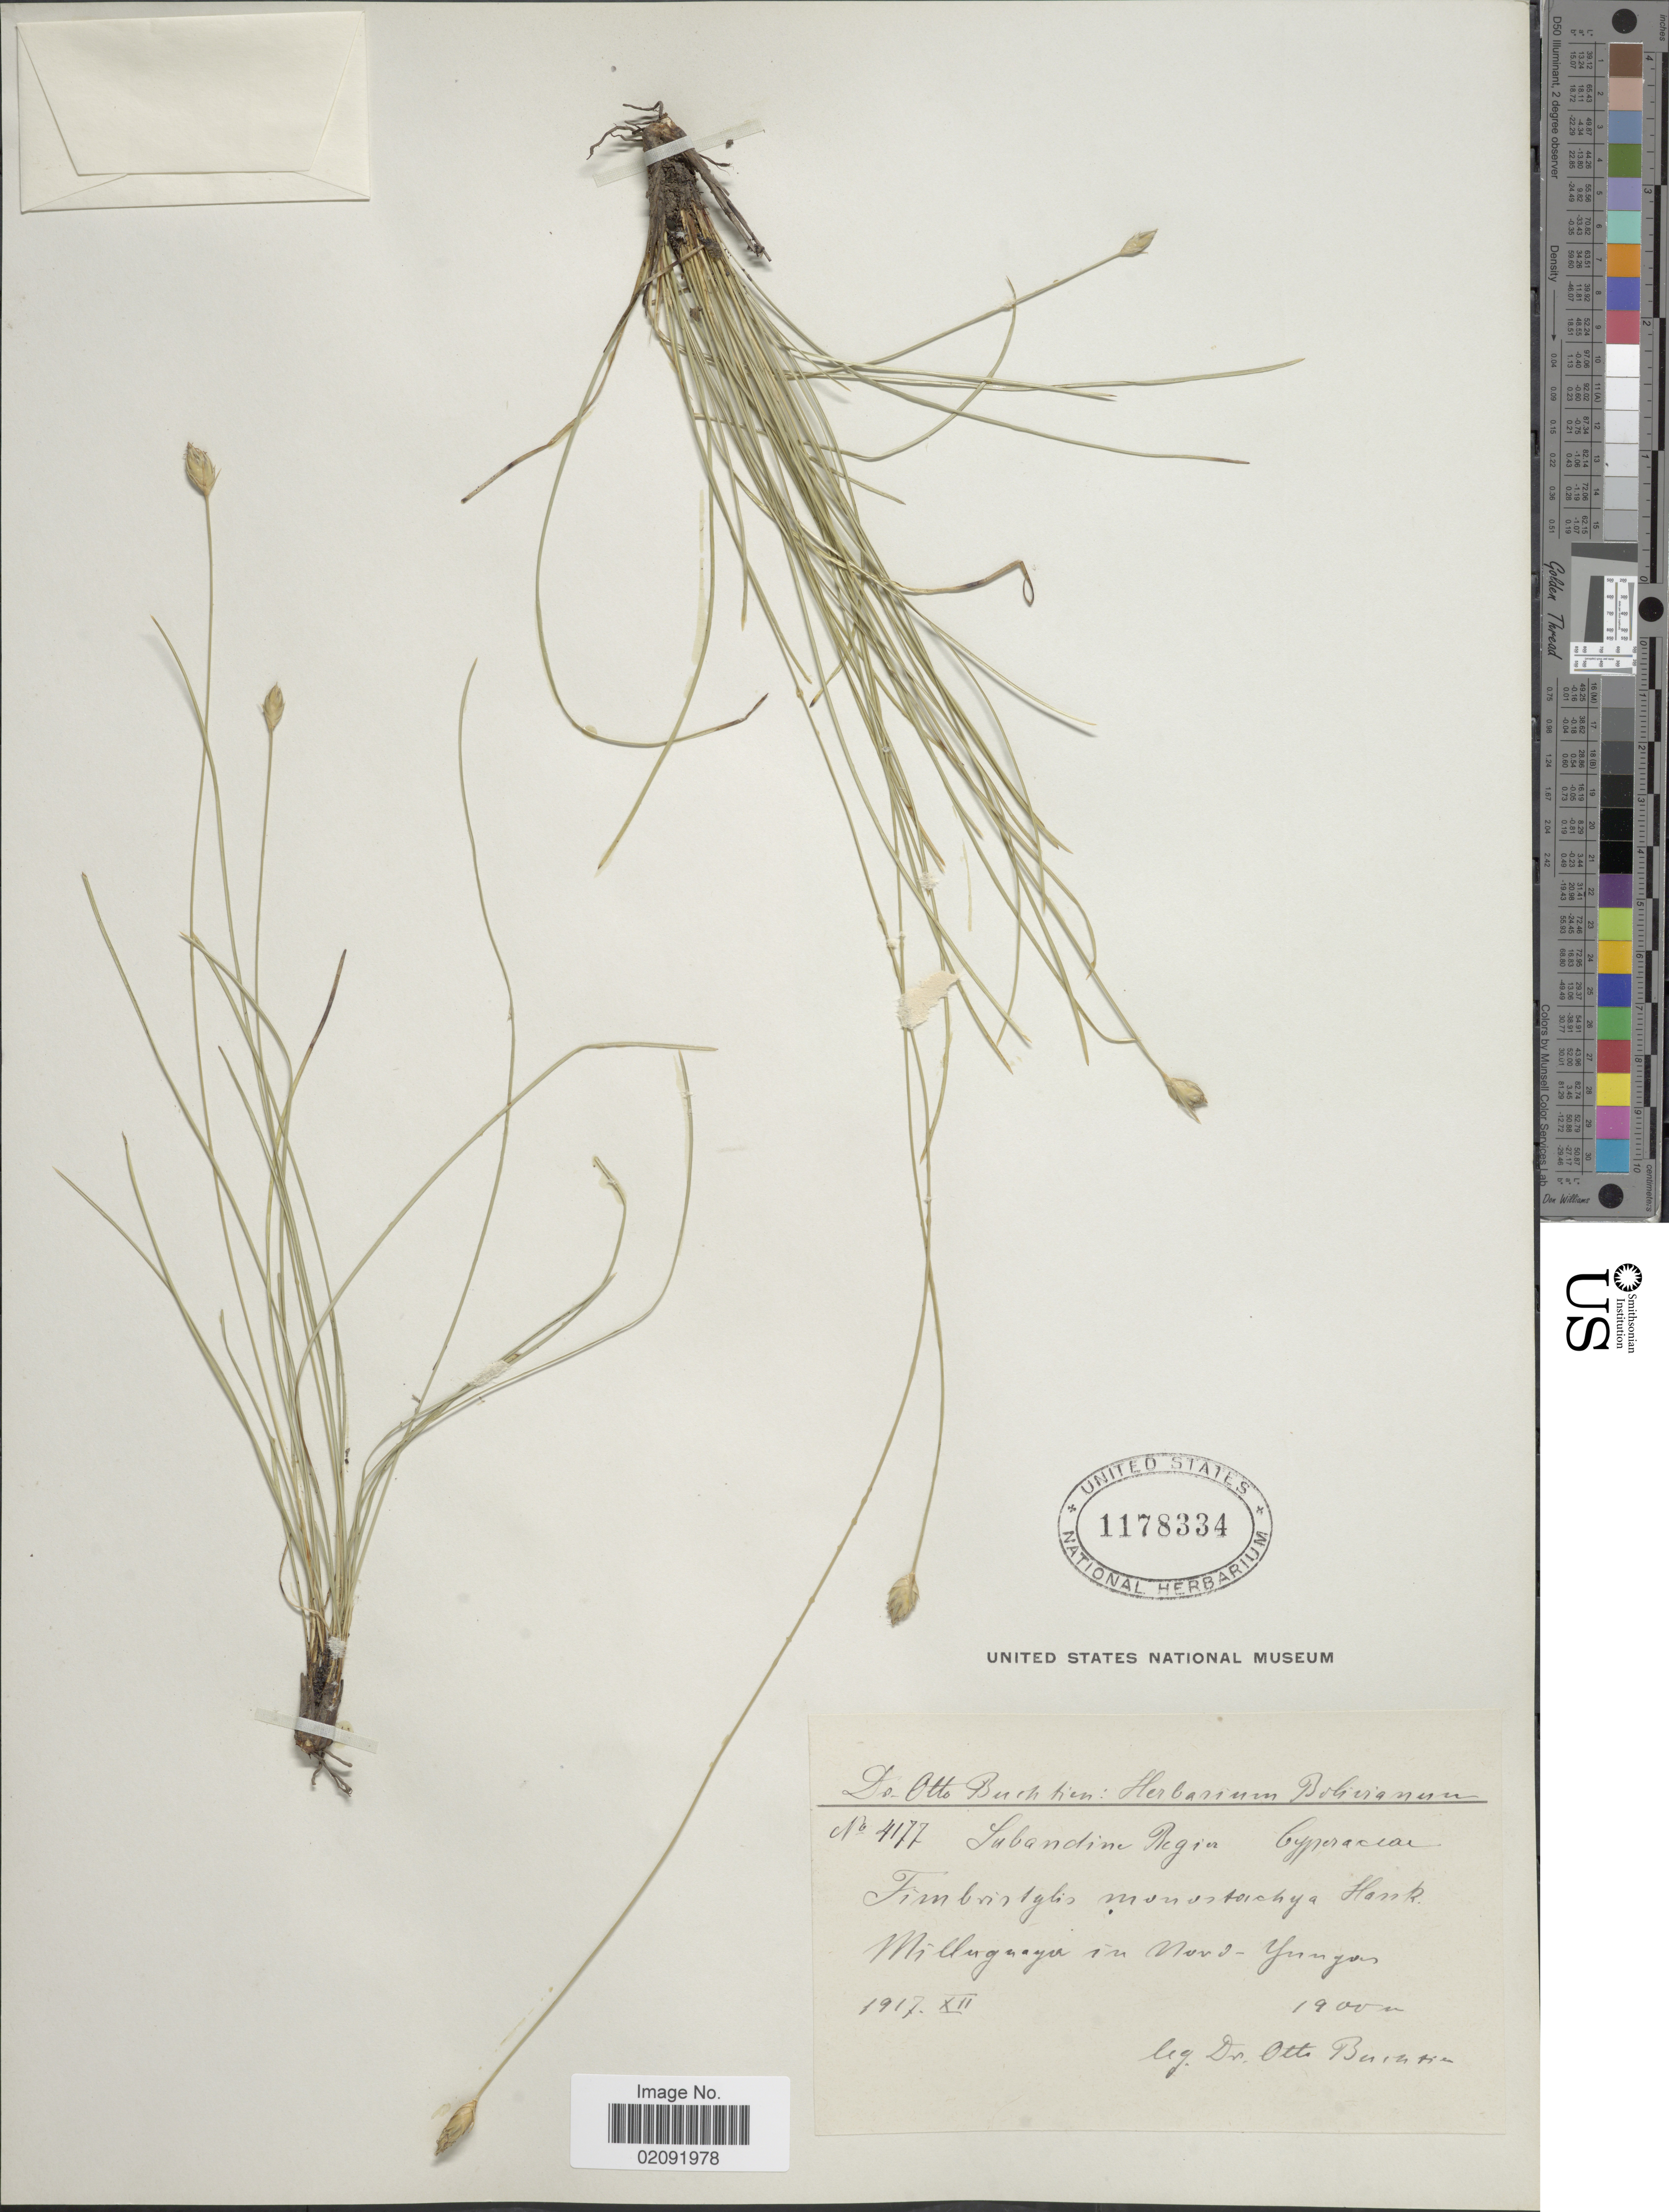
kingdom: Plantae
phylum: Tracheophyta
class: Liliopsida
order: Poales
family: Cyperaceae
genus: Abildgaardia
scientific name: Abildgaardia ovata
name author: (Burm. f.) Kral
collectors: O. Buchtien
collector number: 4177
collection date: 1917-12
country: Bolivia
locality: Milluguayu in Nord-Yungas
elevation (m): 1900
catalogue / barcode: US 1178334